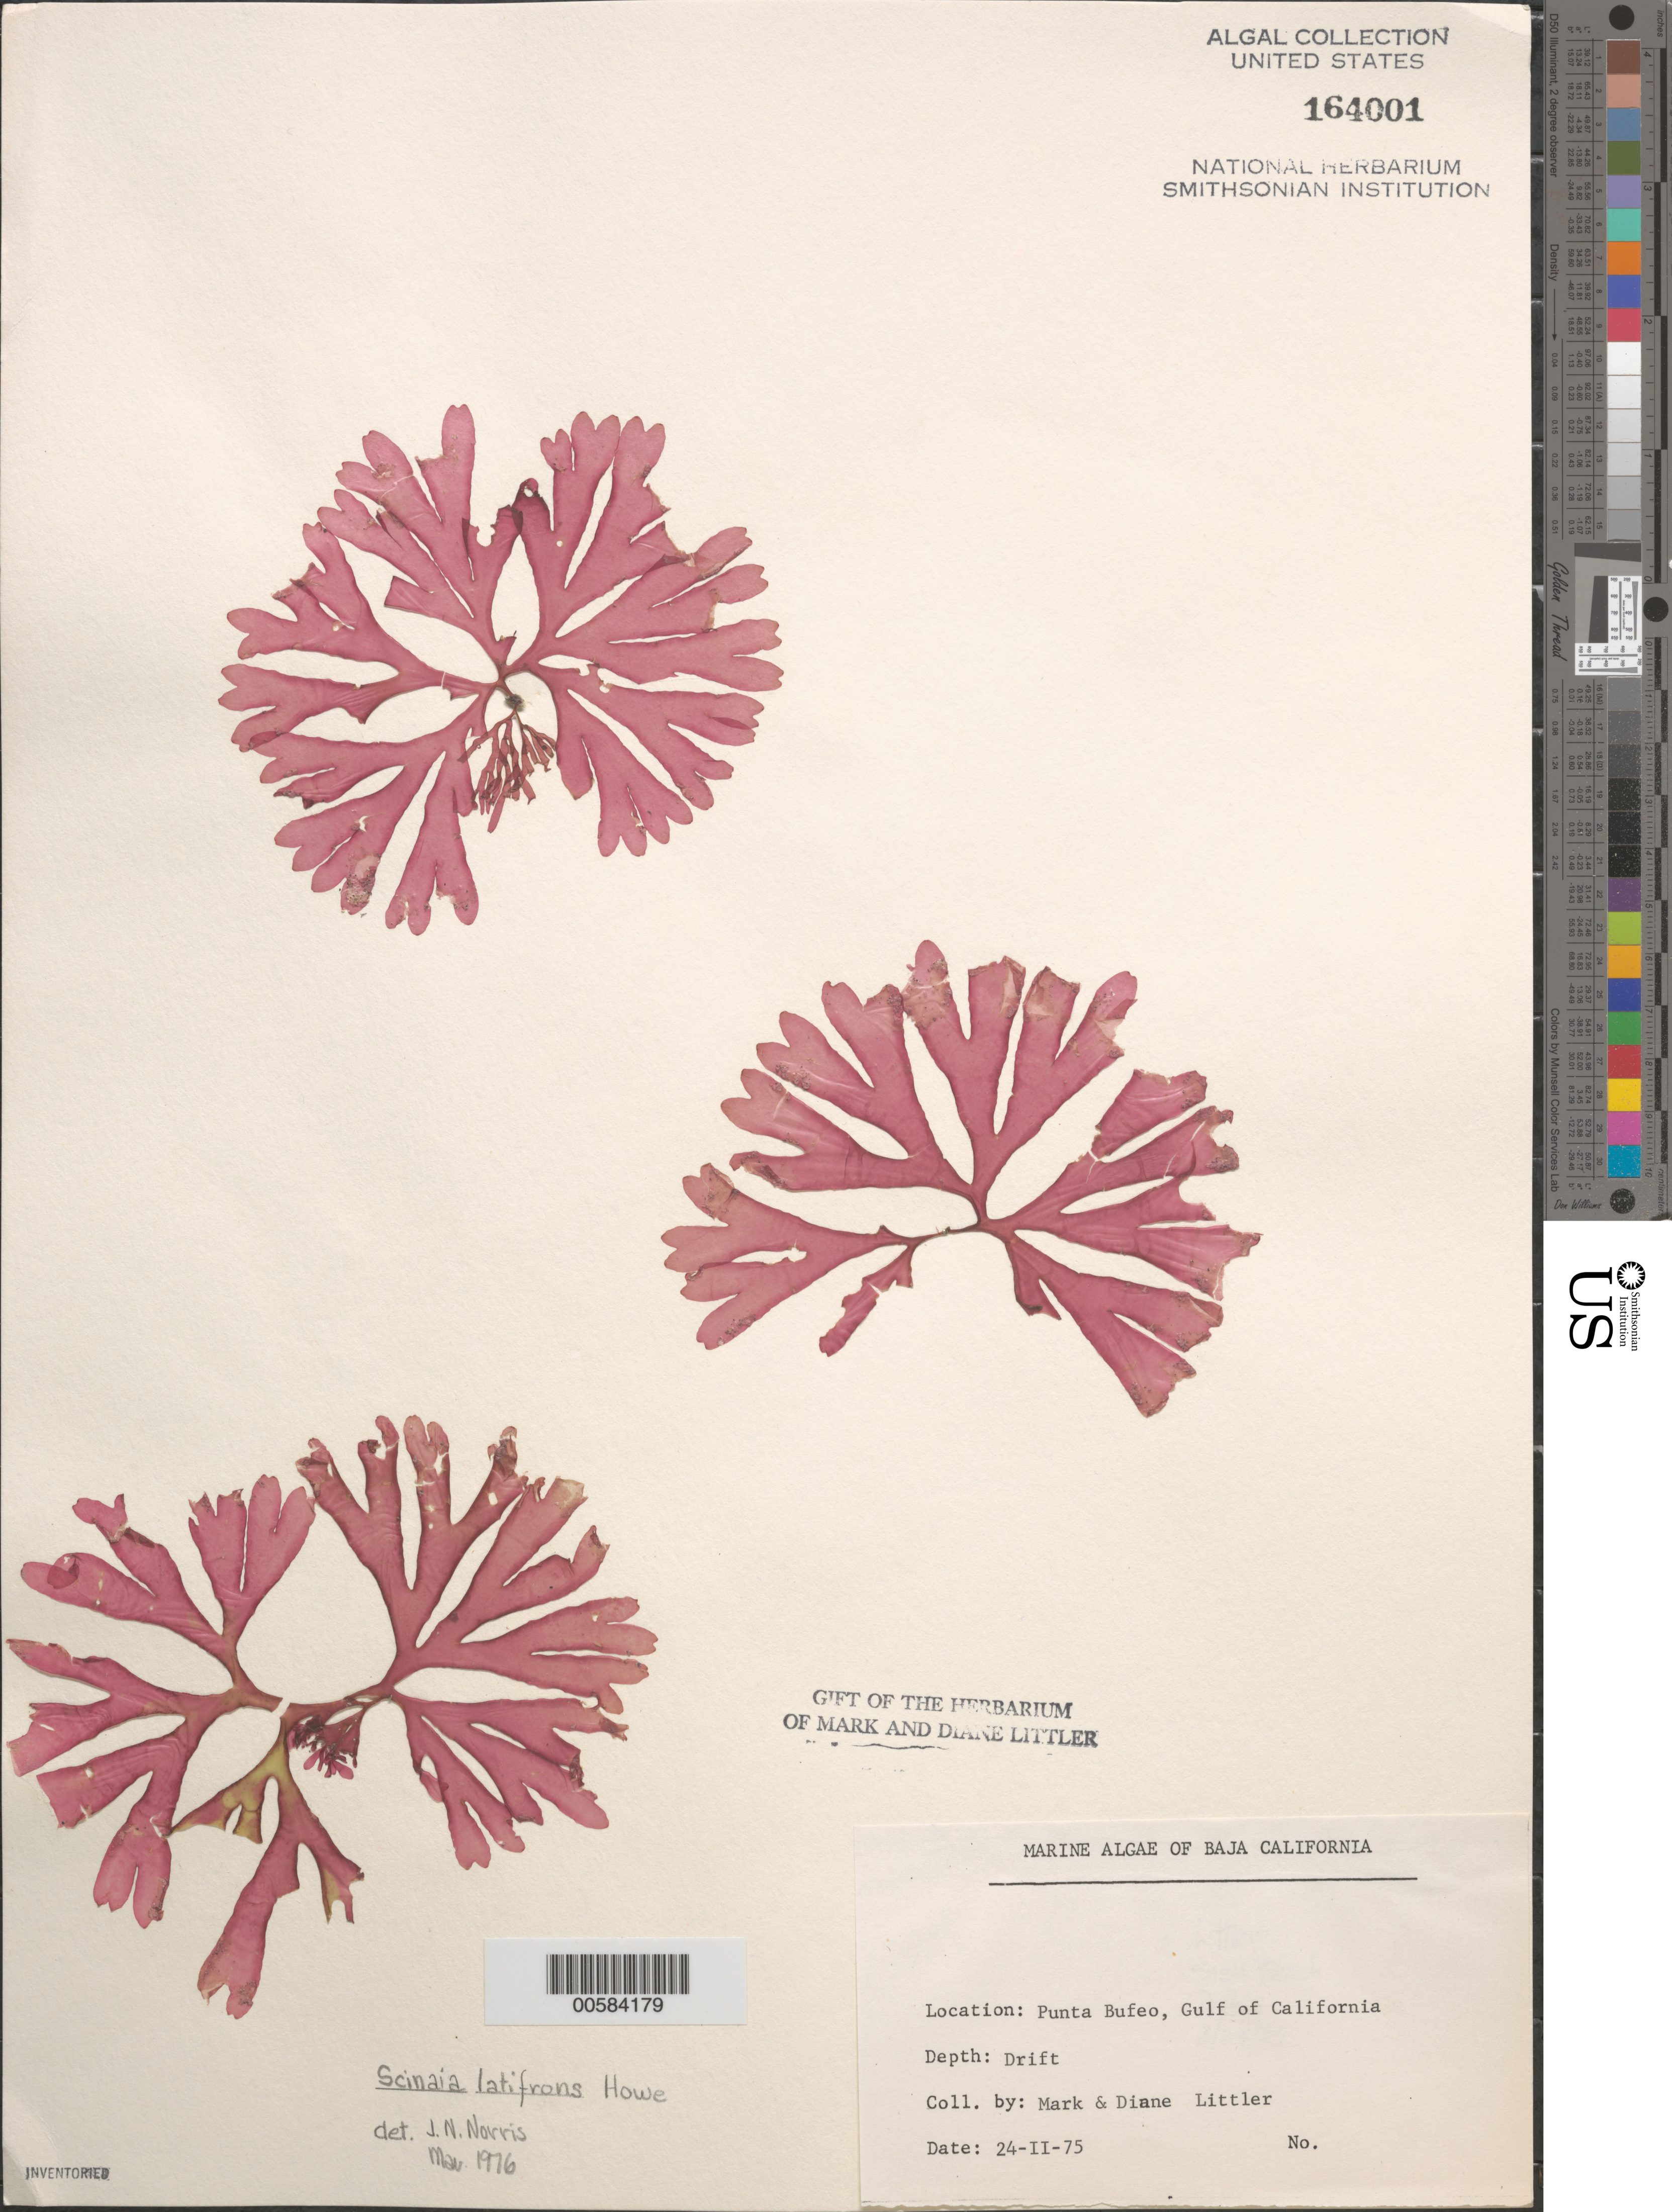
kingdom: Plantae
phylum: Rhodophyta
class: Florideophyceae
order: Nemaliales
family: Scinaiaceae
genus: Scinaia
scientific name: Scinaia latifrons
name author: M. Howe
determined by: Norris, James N.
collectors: M. M. Littler & D. S. Littler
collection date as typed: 24 Feb 1975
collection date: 1975-02-24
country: Mexico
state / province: Baja California Norte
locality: Punta Bufeo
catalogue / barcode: US 164001